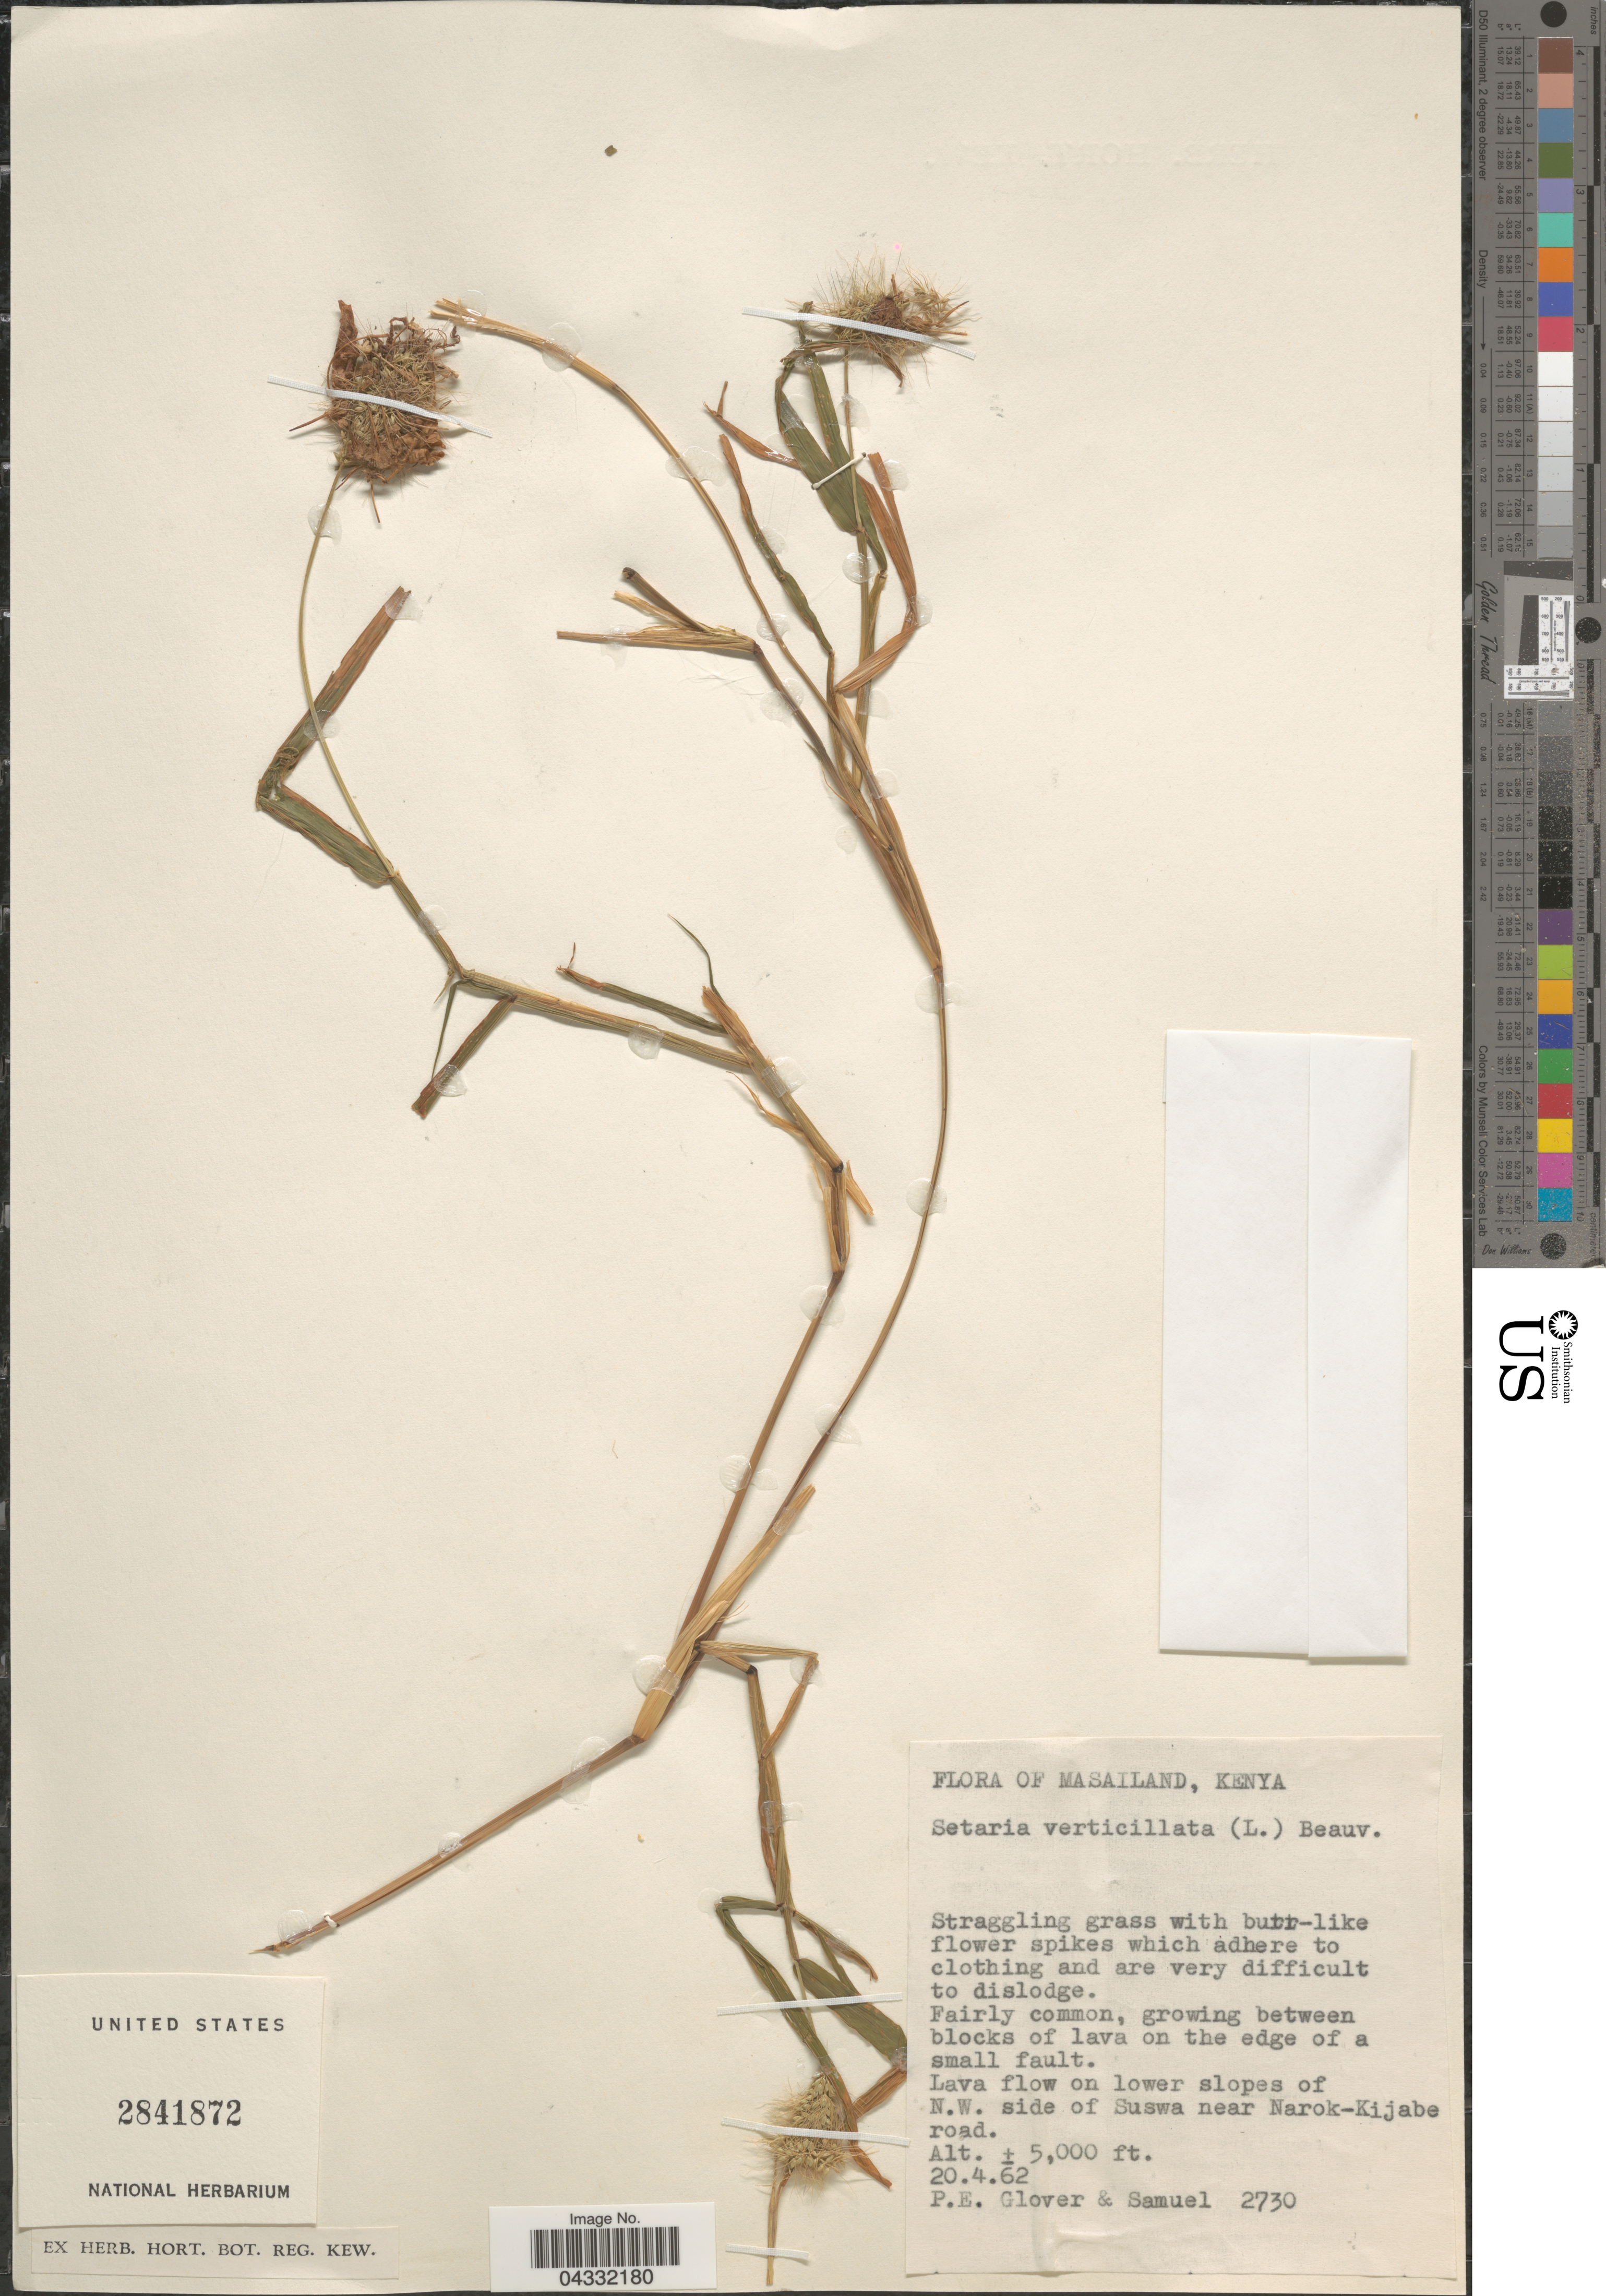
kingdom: Plantae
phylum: Tracheophyta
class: Liliopsida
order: Poales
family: Poaceae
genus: Setaria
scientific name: Setaria verticillata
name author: (L.) P. Beauv.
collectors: P. Glover & -. Samuel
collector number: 2730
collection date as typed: Transcribed d/m/y: 20/4/62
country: Kenya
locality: Masailand. Fairly common, growing between blocks of lava on the edge of a small fault. Lava flow on lower slopes of N.W. side of Suswa near Narok-Kijabe road.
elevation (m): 1524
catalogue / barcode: US 2841872